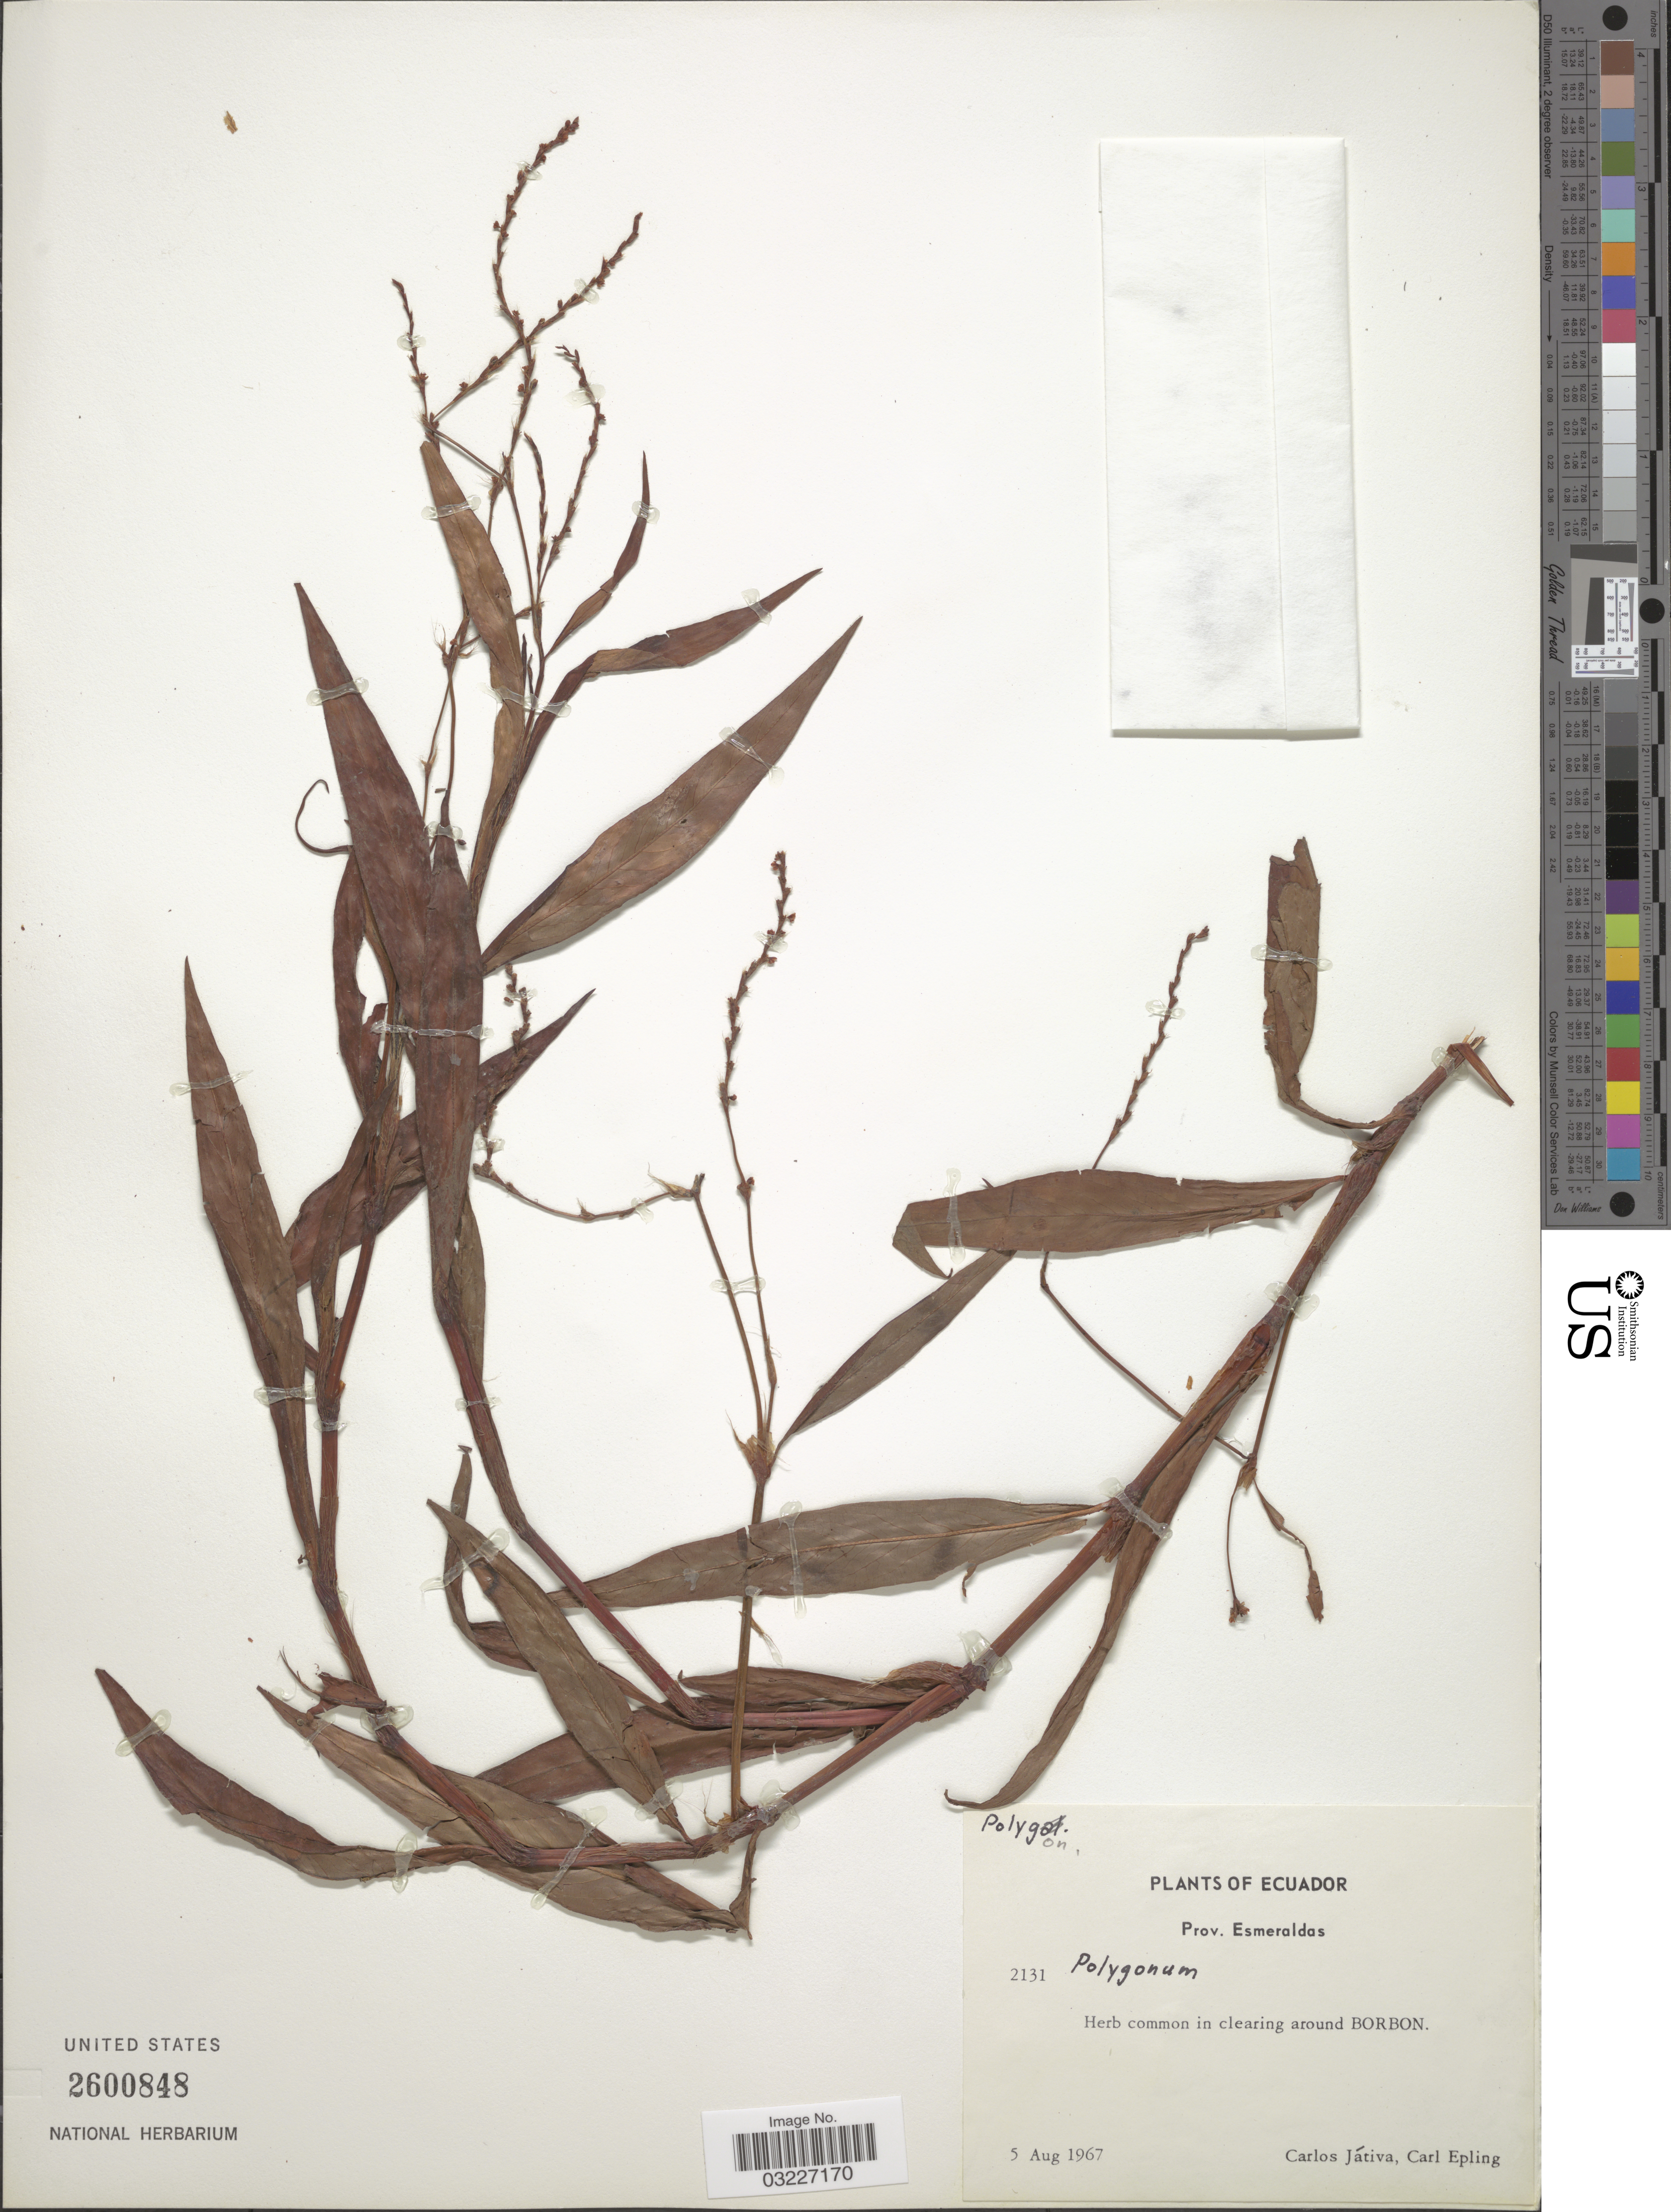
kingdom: Plantae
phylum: Tracheophyta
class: Magnoliopsida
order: Caryophyllales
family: Polygonaceae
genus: Polygonum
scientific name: Polygonum sp.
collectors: C. D. Játiva & C. C. Epling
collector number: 2131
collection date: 1967-08-05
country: Ecuador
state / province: Esmeraldas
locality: Around Borbon.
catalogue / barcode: US 2600848